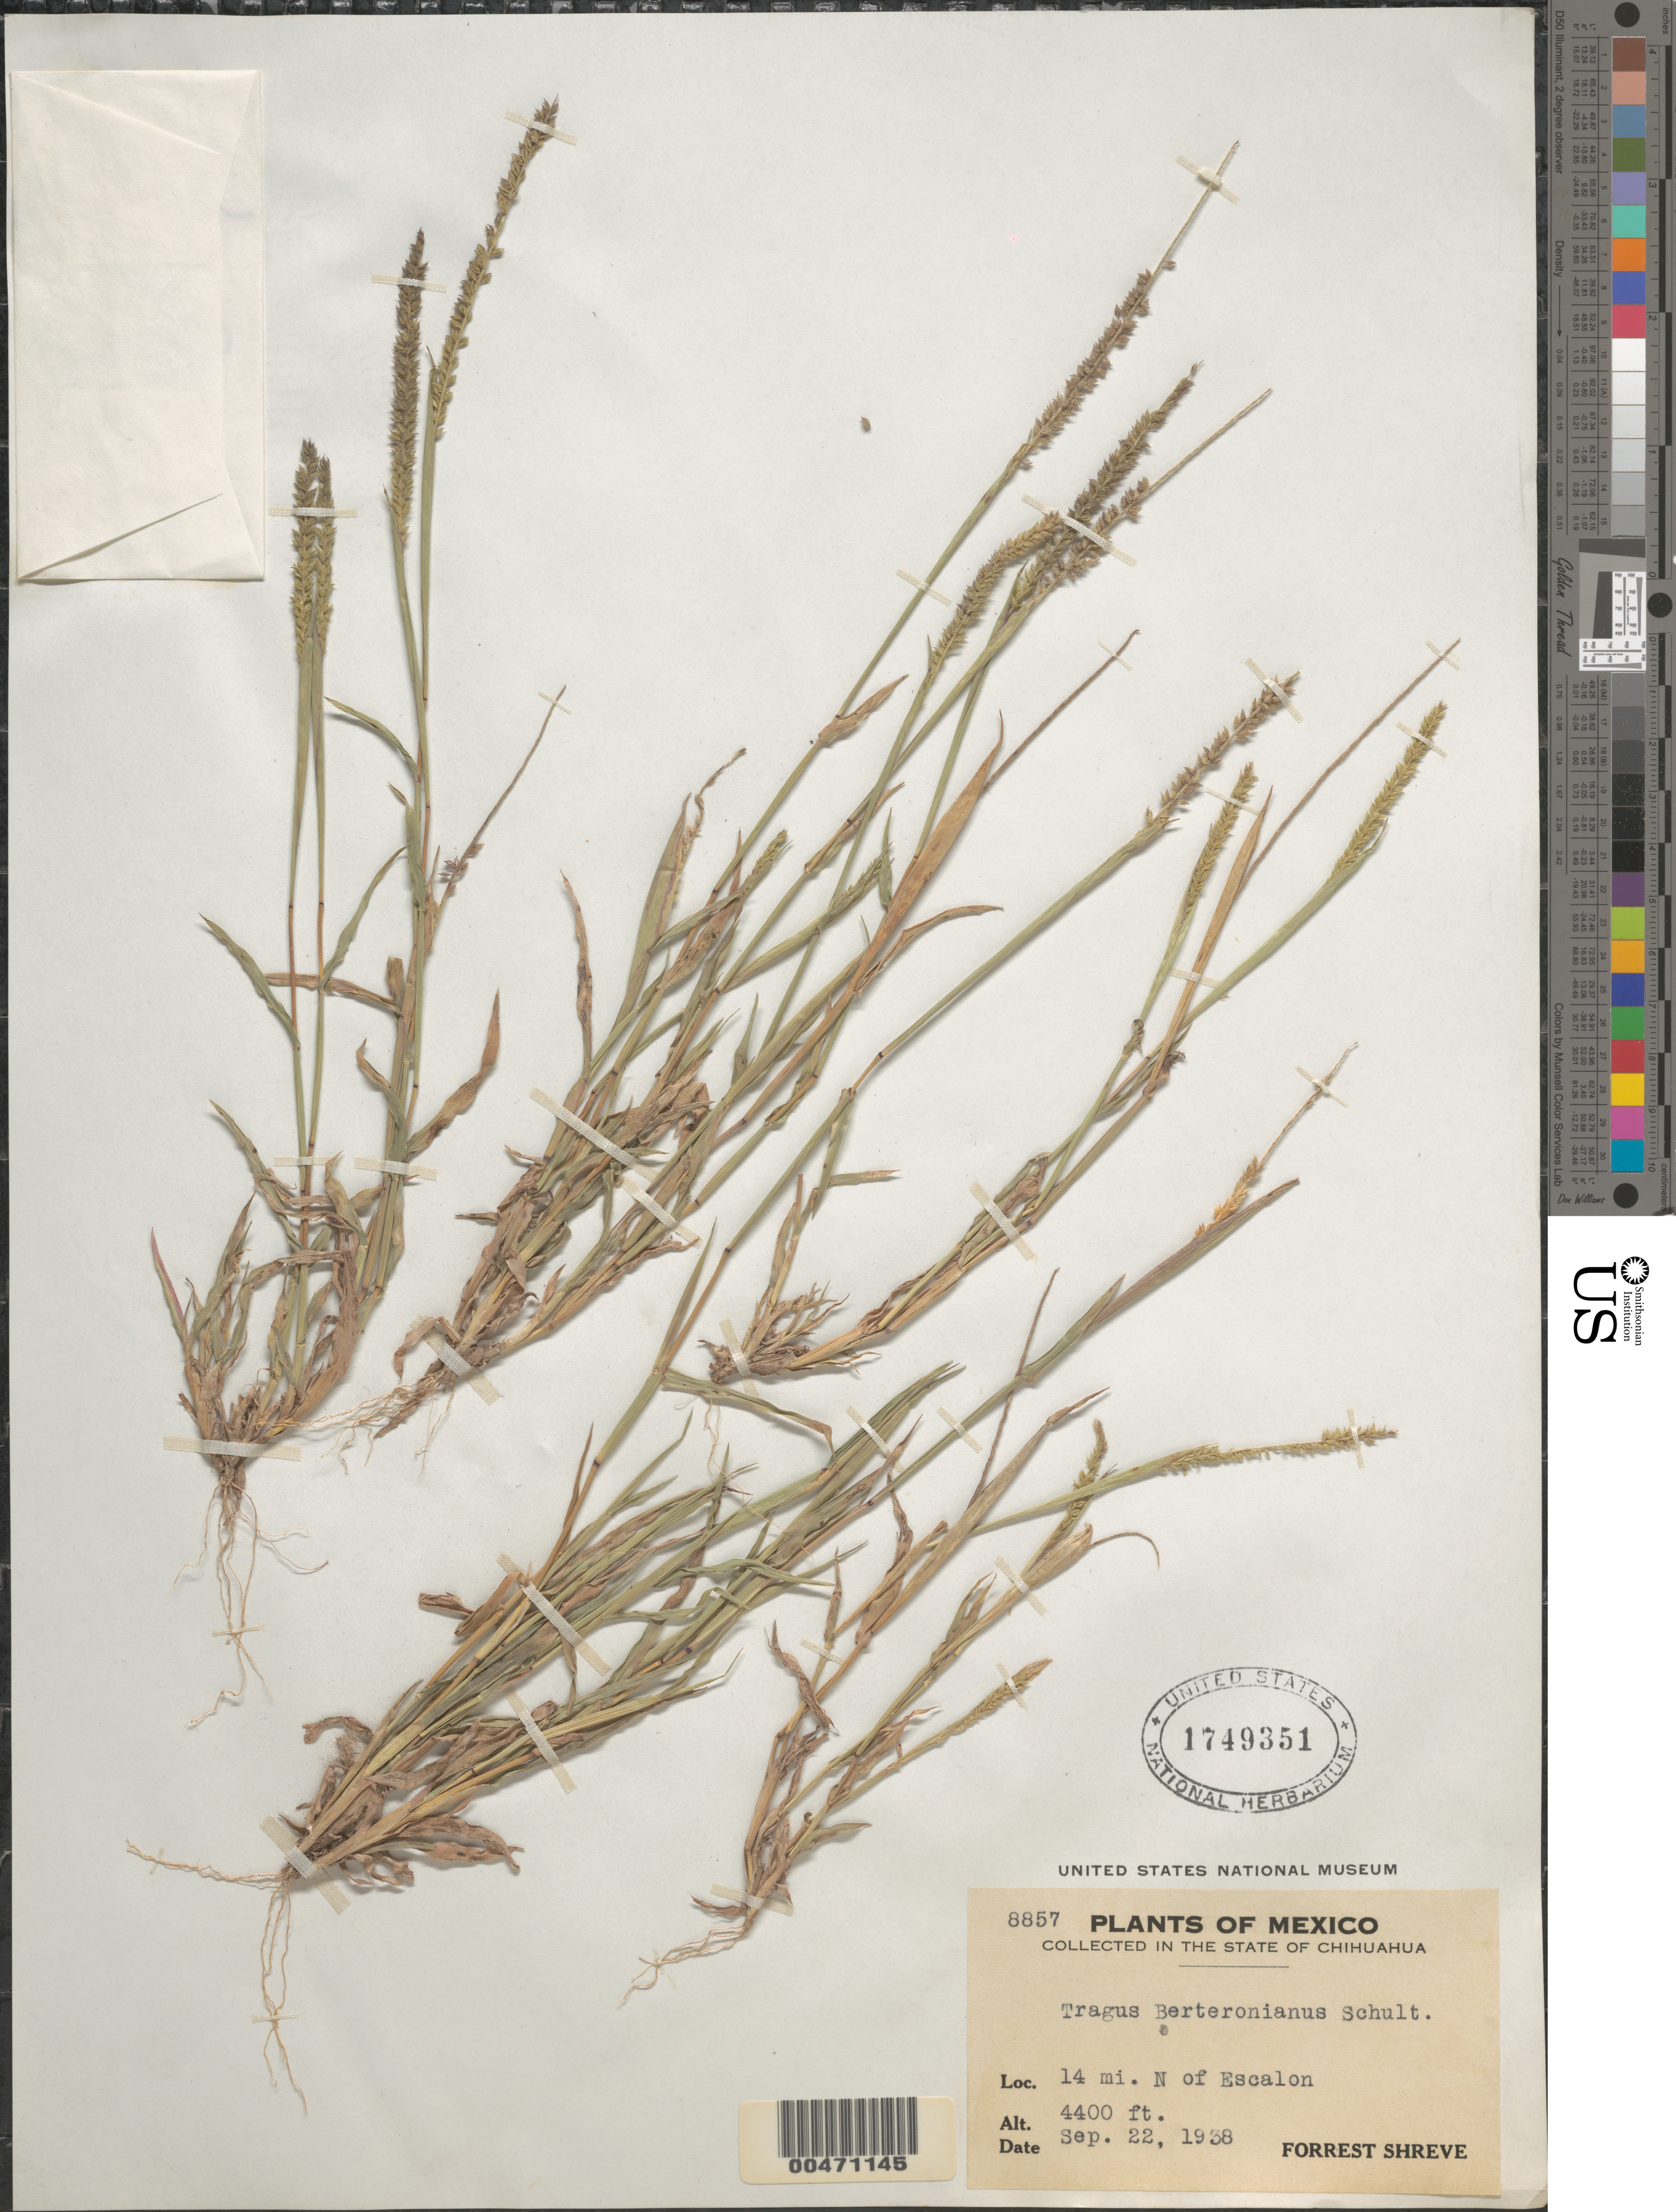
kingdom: Plantae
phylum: Tracheophyta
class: Liliopsida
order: Poales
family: Poaceae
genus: Tragus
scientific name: Tragus berteronianus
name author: Schult.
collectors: F. Shreve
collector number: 8857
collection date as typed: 22 Sep 1938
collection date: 1938-09-22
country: Mexico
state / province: Chihuahua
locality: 14 mi N of Escalon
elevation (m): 1341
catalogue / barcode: US 1749351